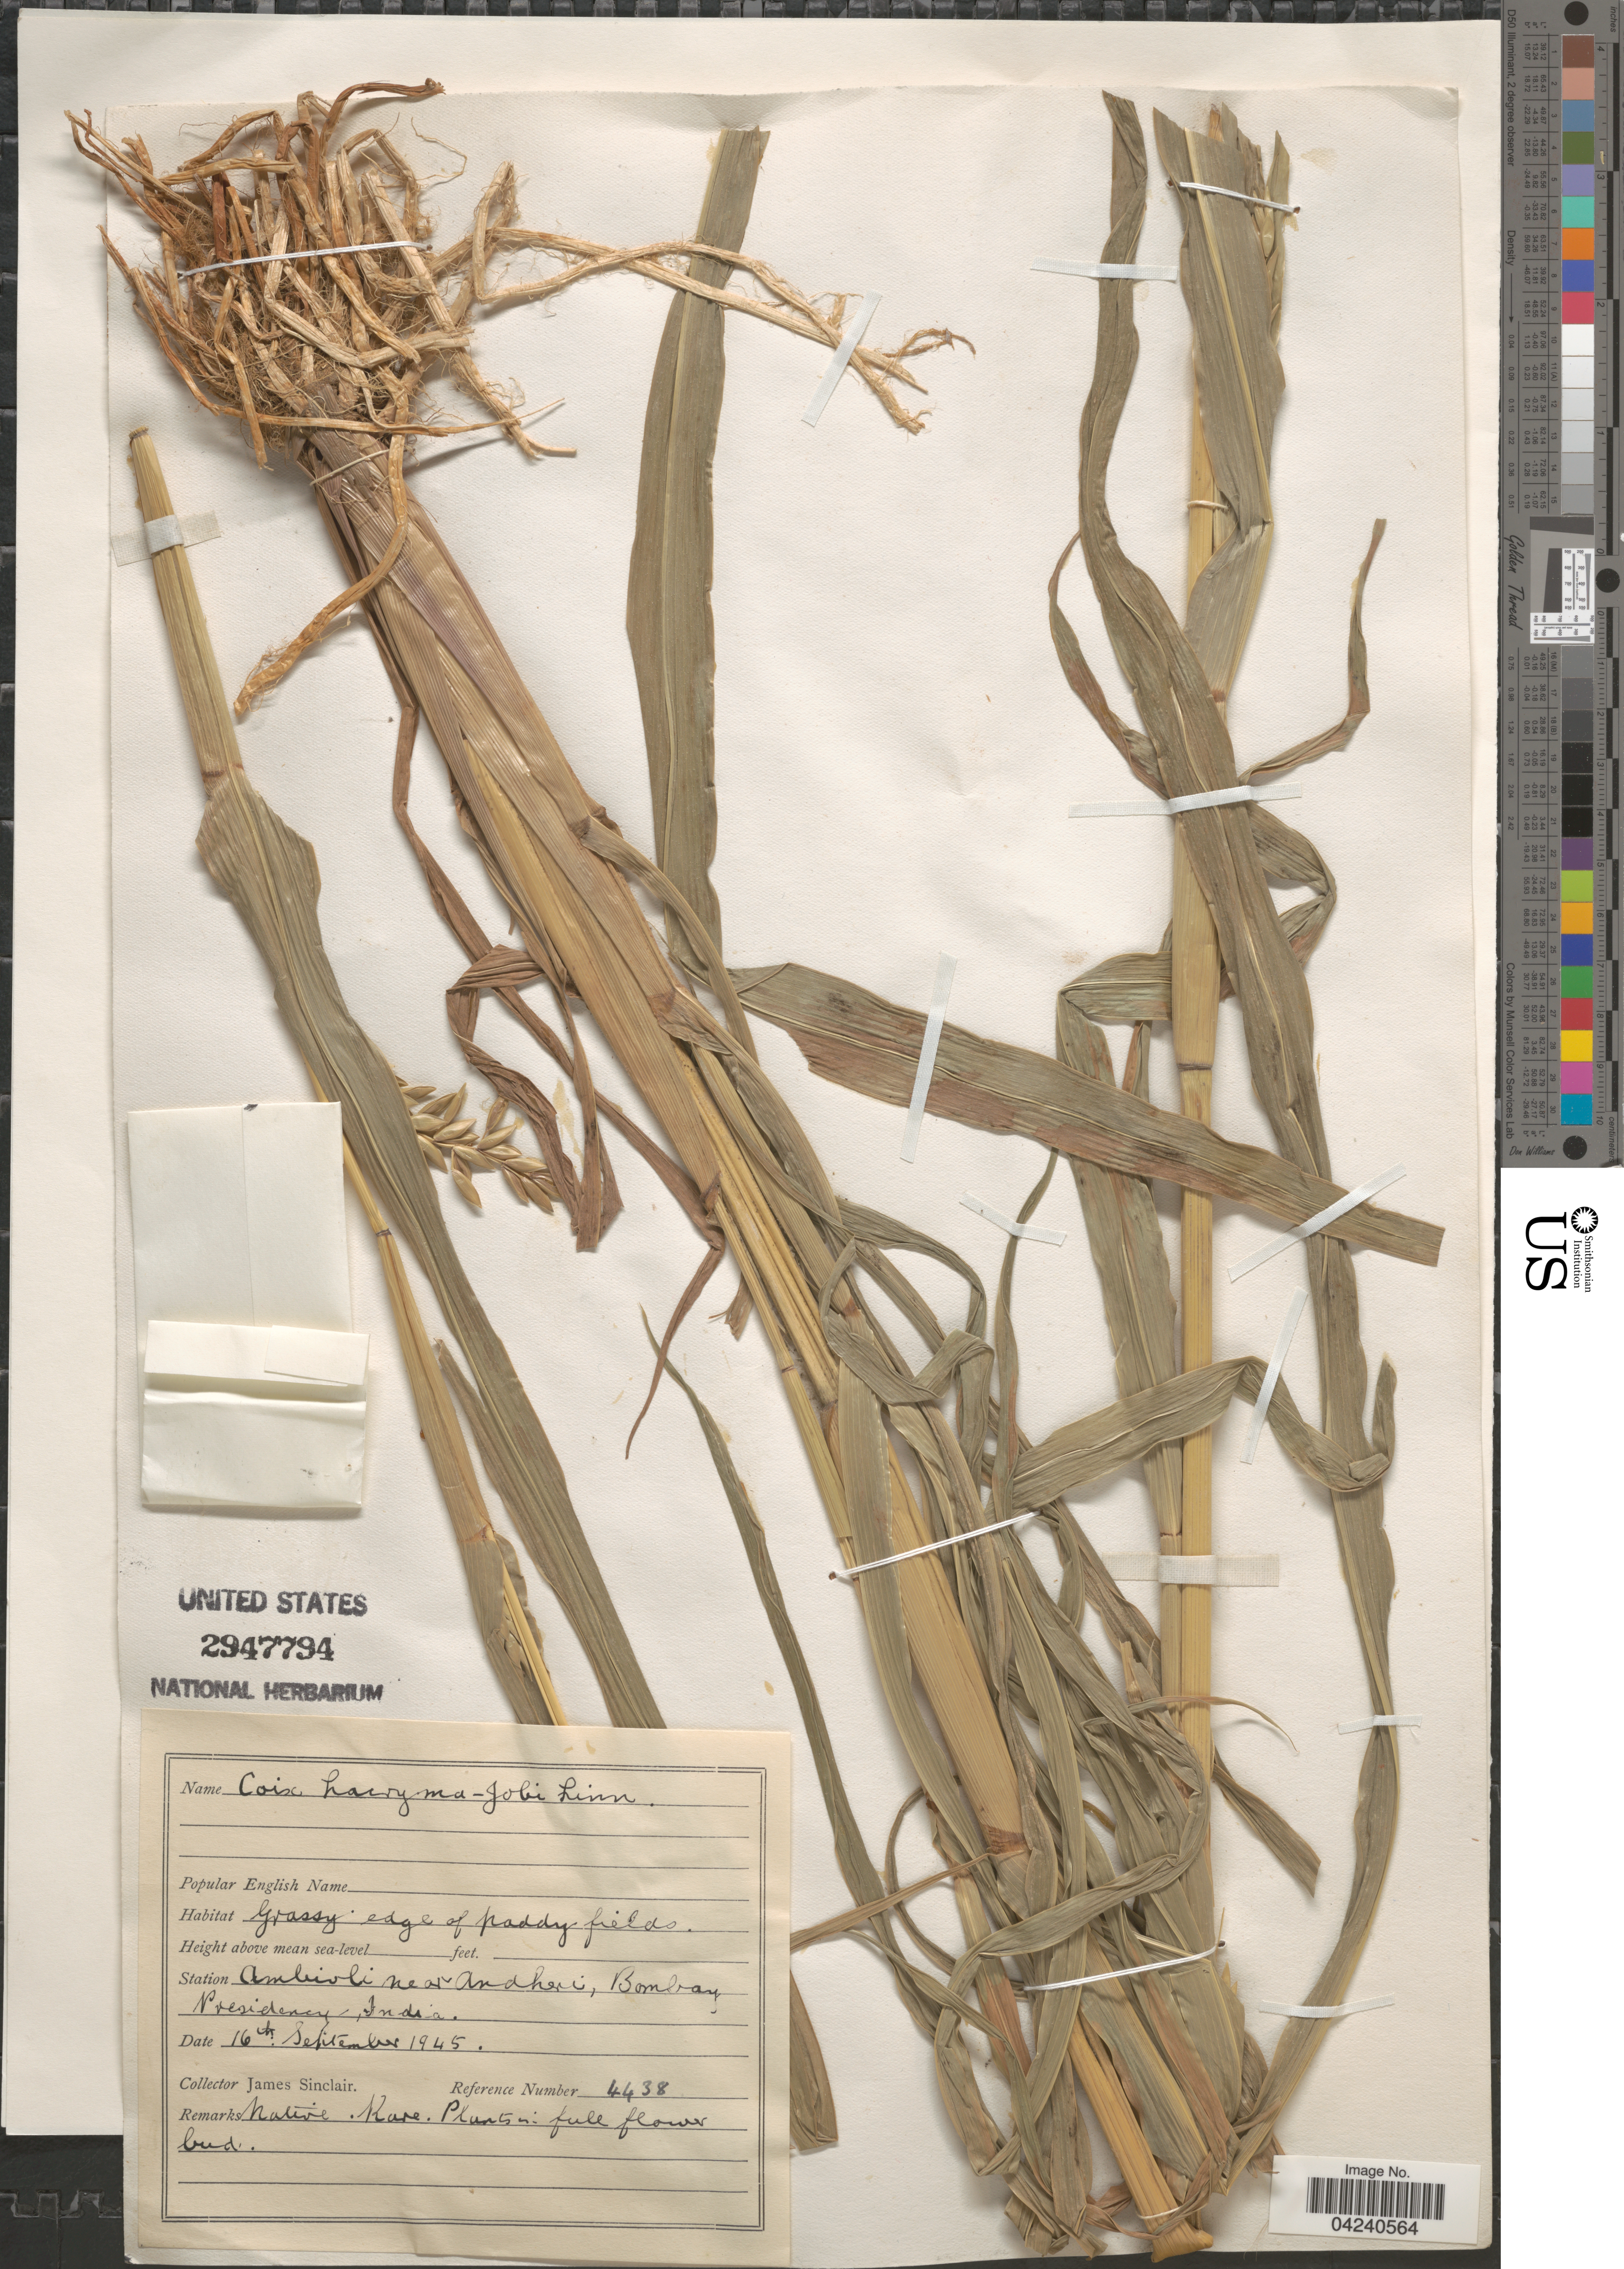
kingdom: Plantae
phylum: Tracheophyta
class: Liliopsida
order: Poales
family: Poaceae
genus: Coix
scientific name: Coix lacryma-jobi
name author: L.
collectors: J. Sinclair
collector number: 4438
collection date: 1945-09-16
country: India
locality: Grassy edge of paddy fields. Station Ambioli near Andheri, Bombay Presidency.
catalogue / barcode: US 2947794